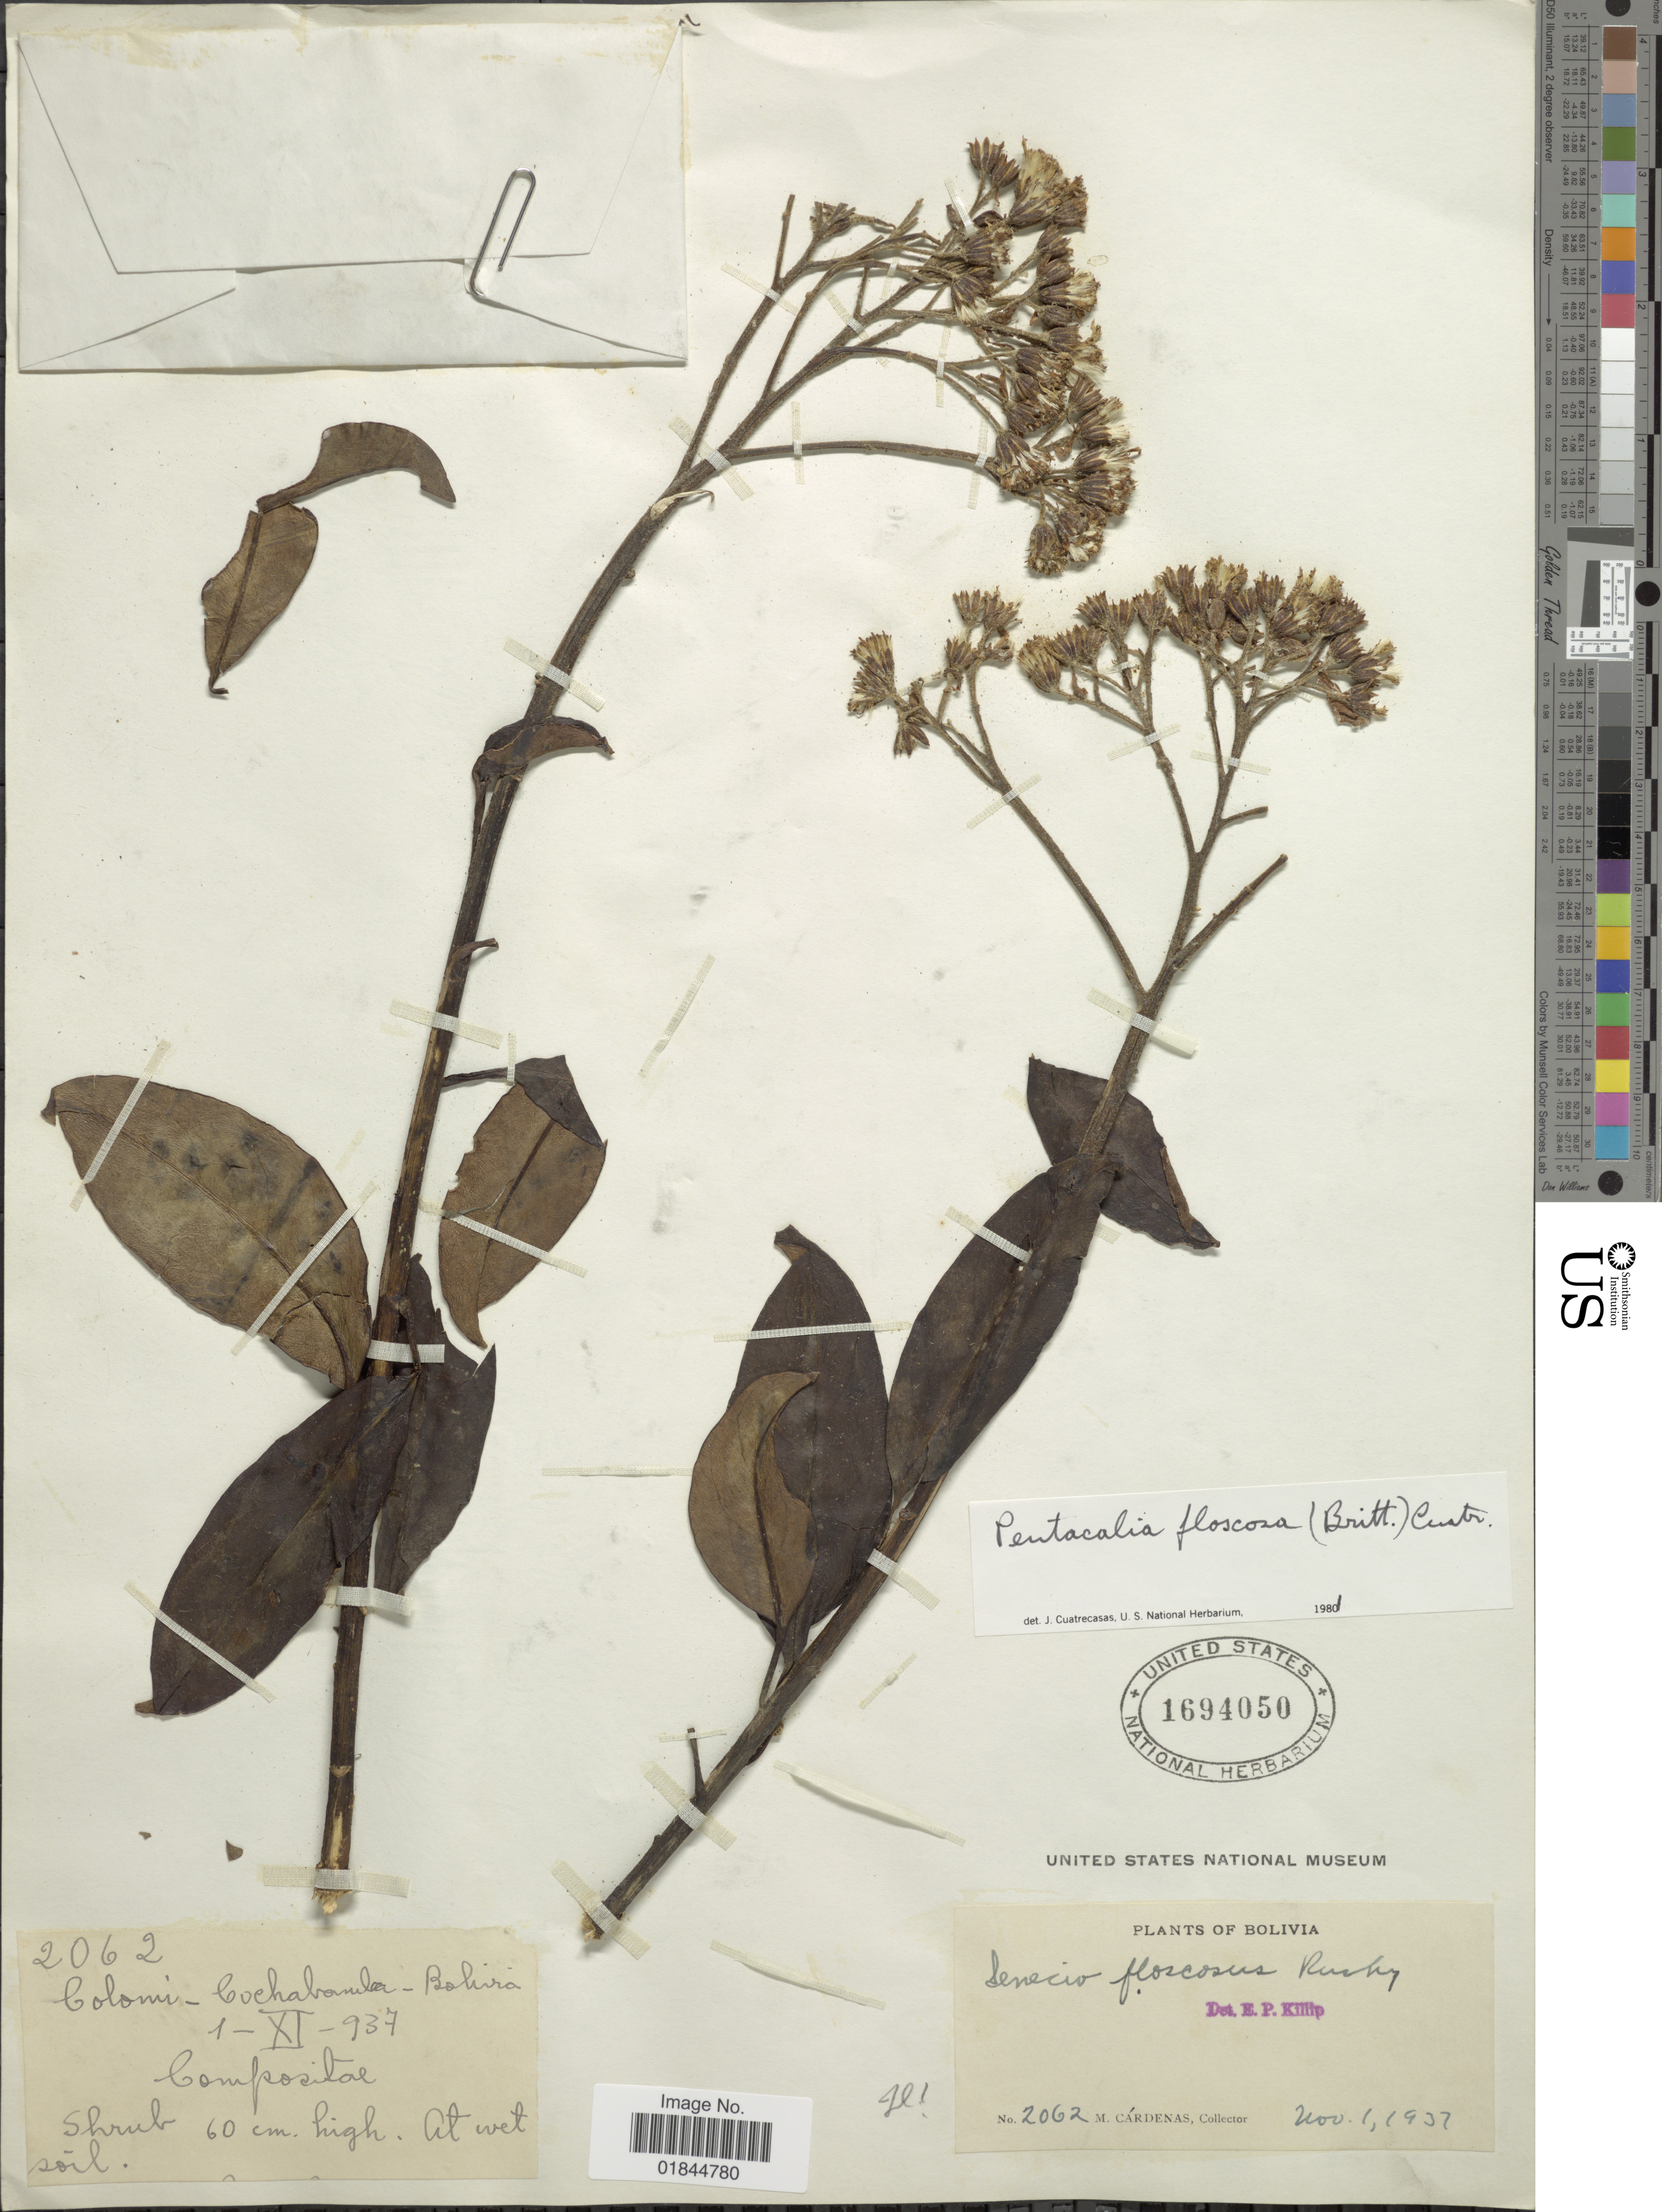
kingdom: Plantae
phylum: Tracheophyta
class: Magnoliopsida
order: Asterales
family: Asteraceae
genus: Pentacalia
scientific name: Pentacalia floccosa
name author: (Britton) Cuatrec.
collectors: M. Cárdenas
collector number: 2062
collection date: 1937-11-01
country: Bolivia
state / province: Cochabamba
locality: Colomi-Cochabamba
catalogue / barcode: US 1694050